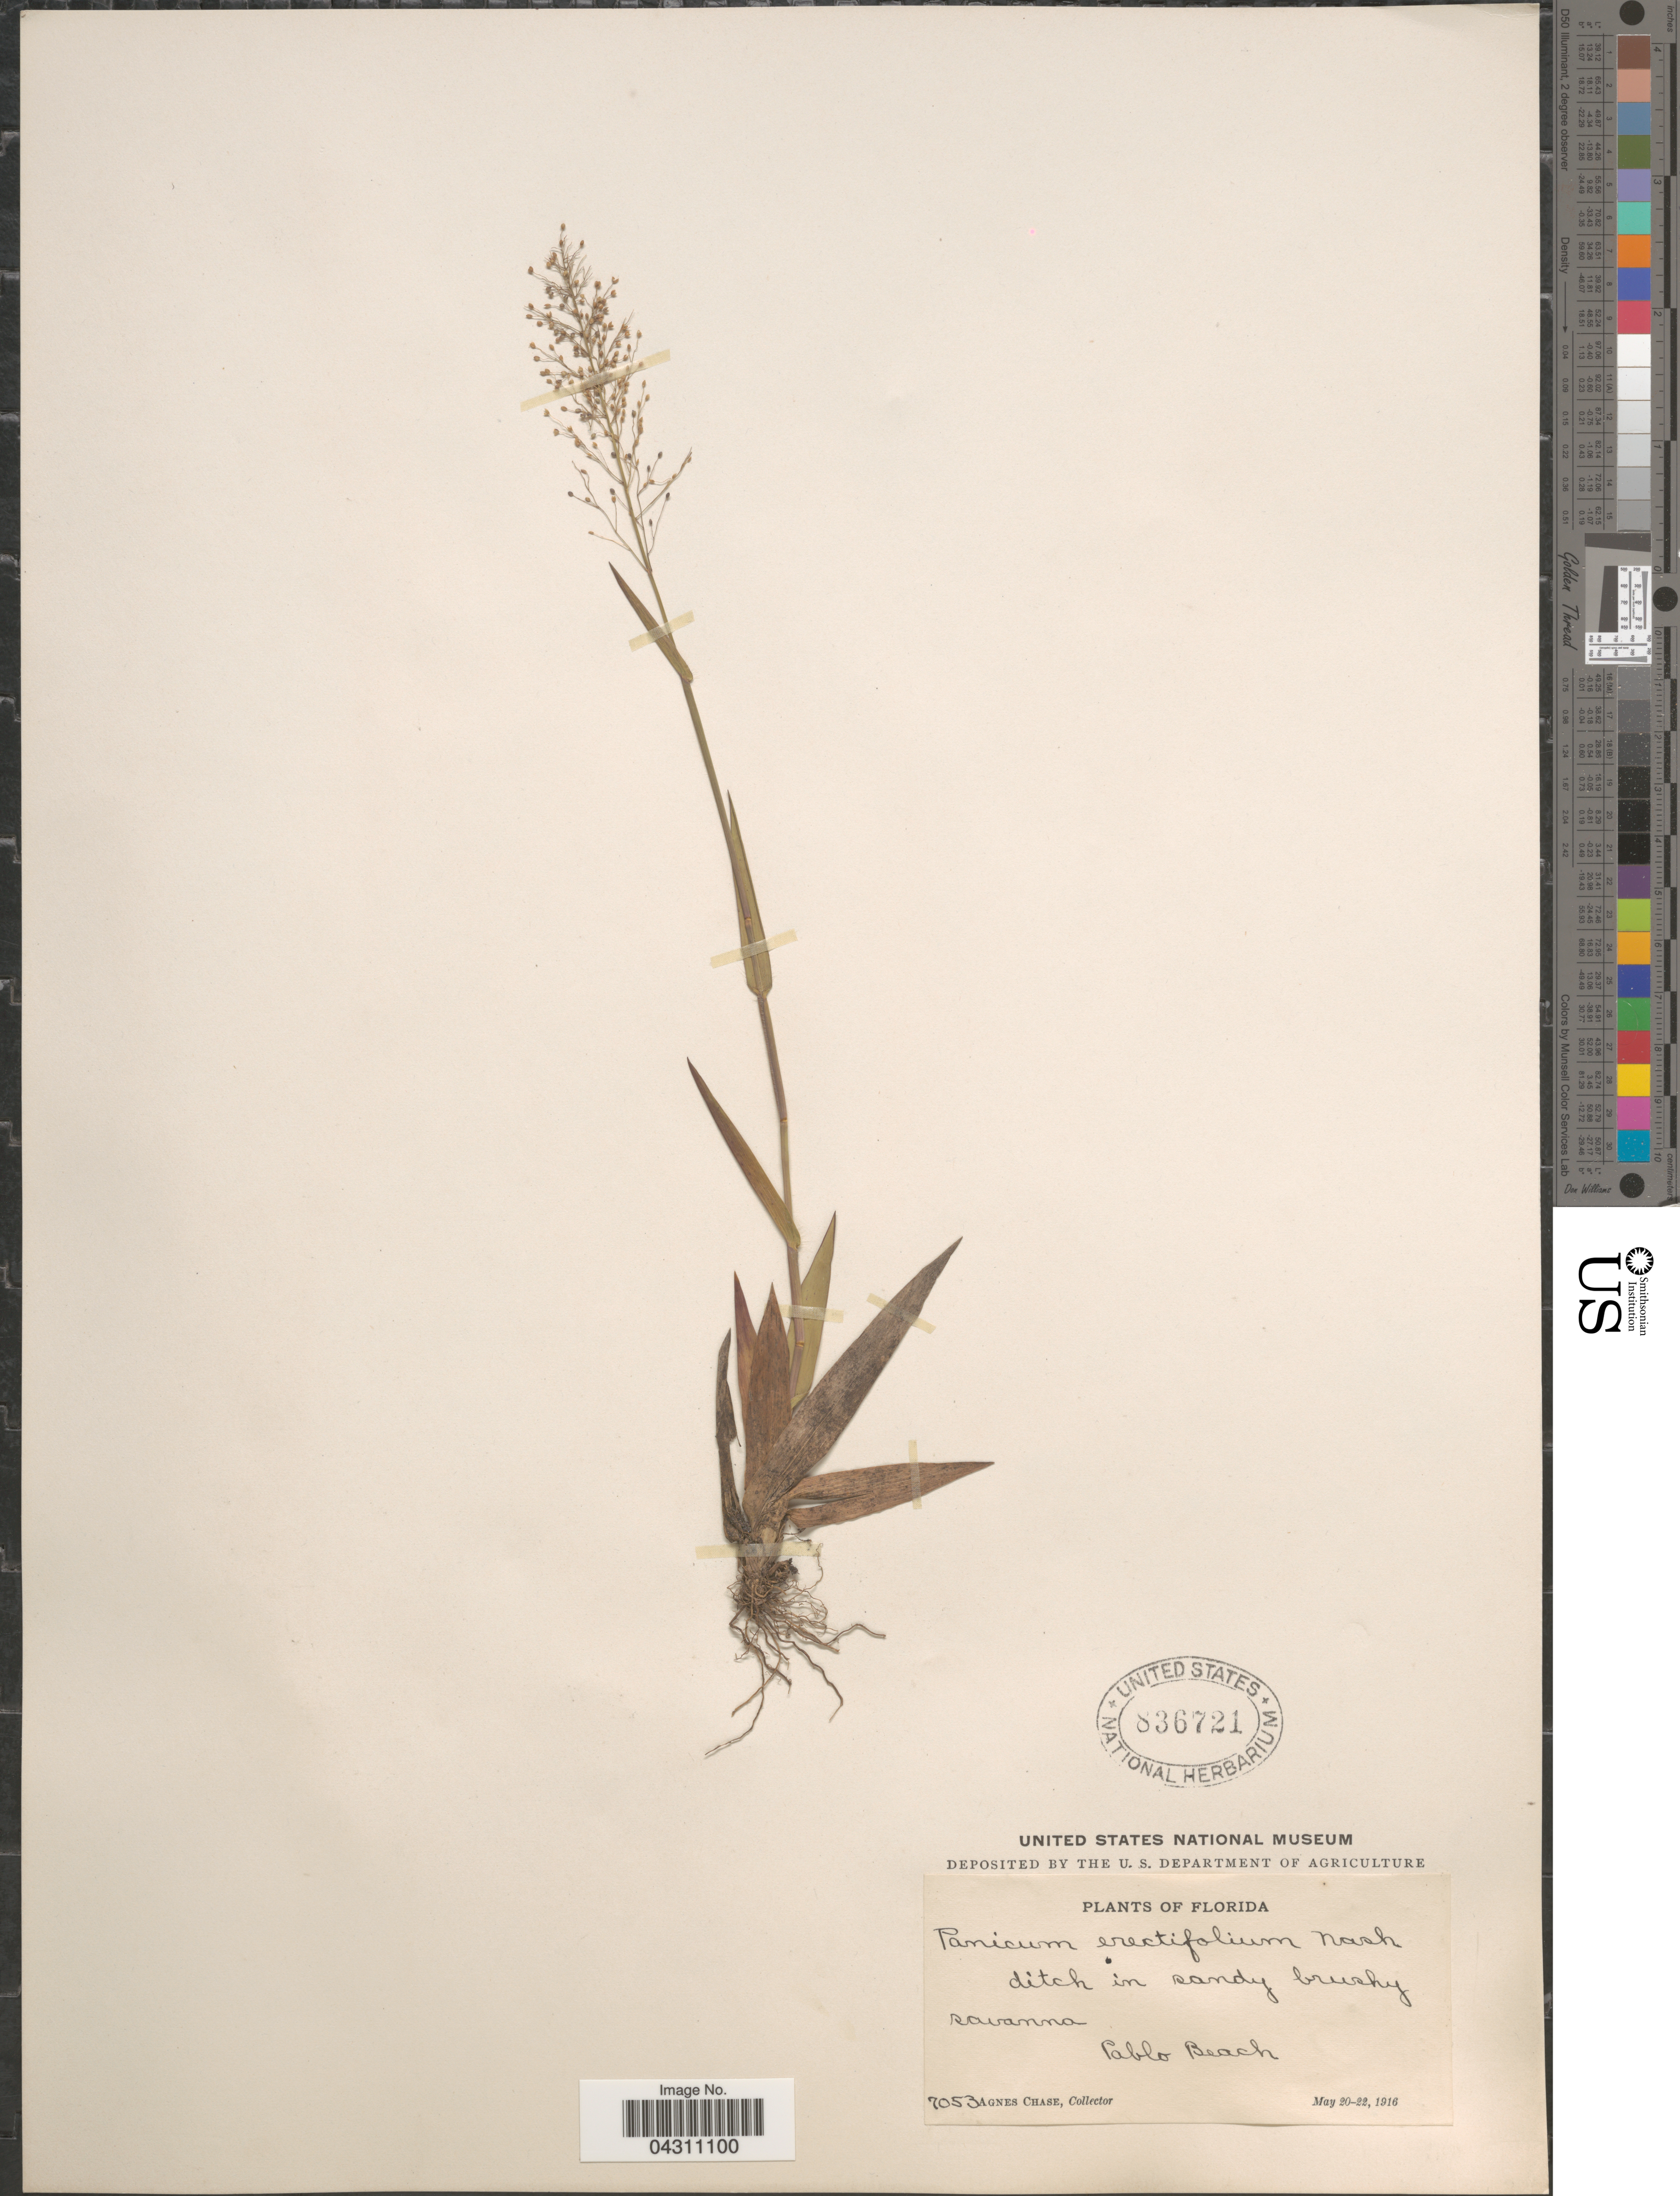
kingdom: Plantae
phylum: Tracheophyta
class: Liliopsida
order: Poales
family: Poaceae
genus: Dichanthelium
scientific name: Dichanthelium sphaerocarpon var. floridanum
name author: (Vasey) Davidse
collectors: A. Chase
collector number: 7053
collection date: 1916-05-20/1916-05-22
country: United States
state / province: Florida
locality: Ditch in sandy brushy savanna. Pablo Beach.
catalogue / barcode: US 836721